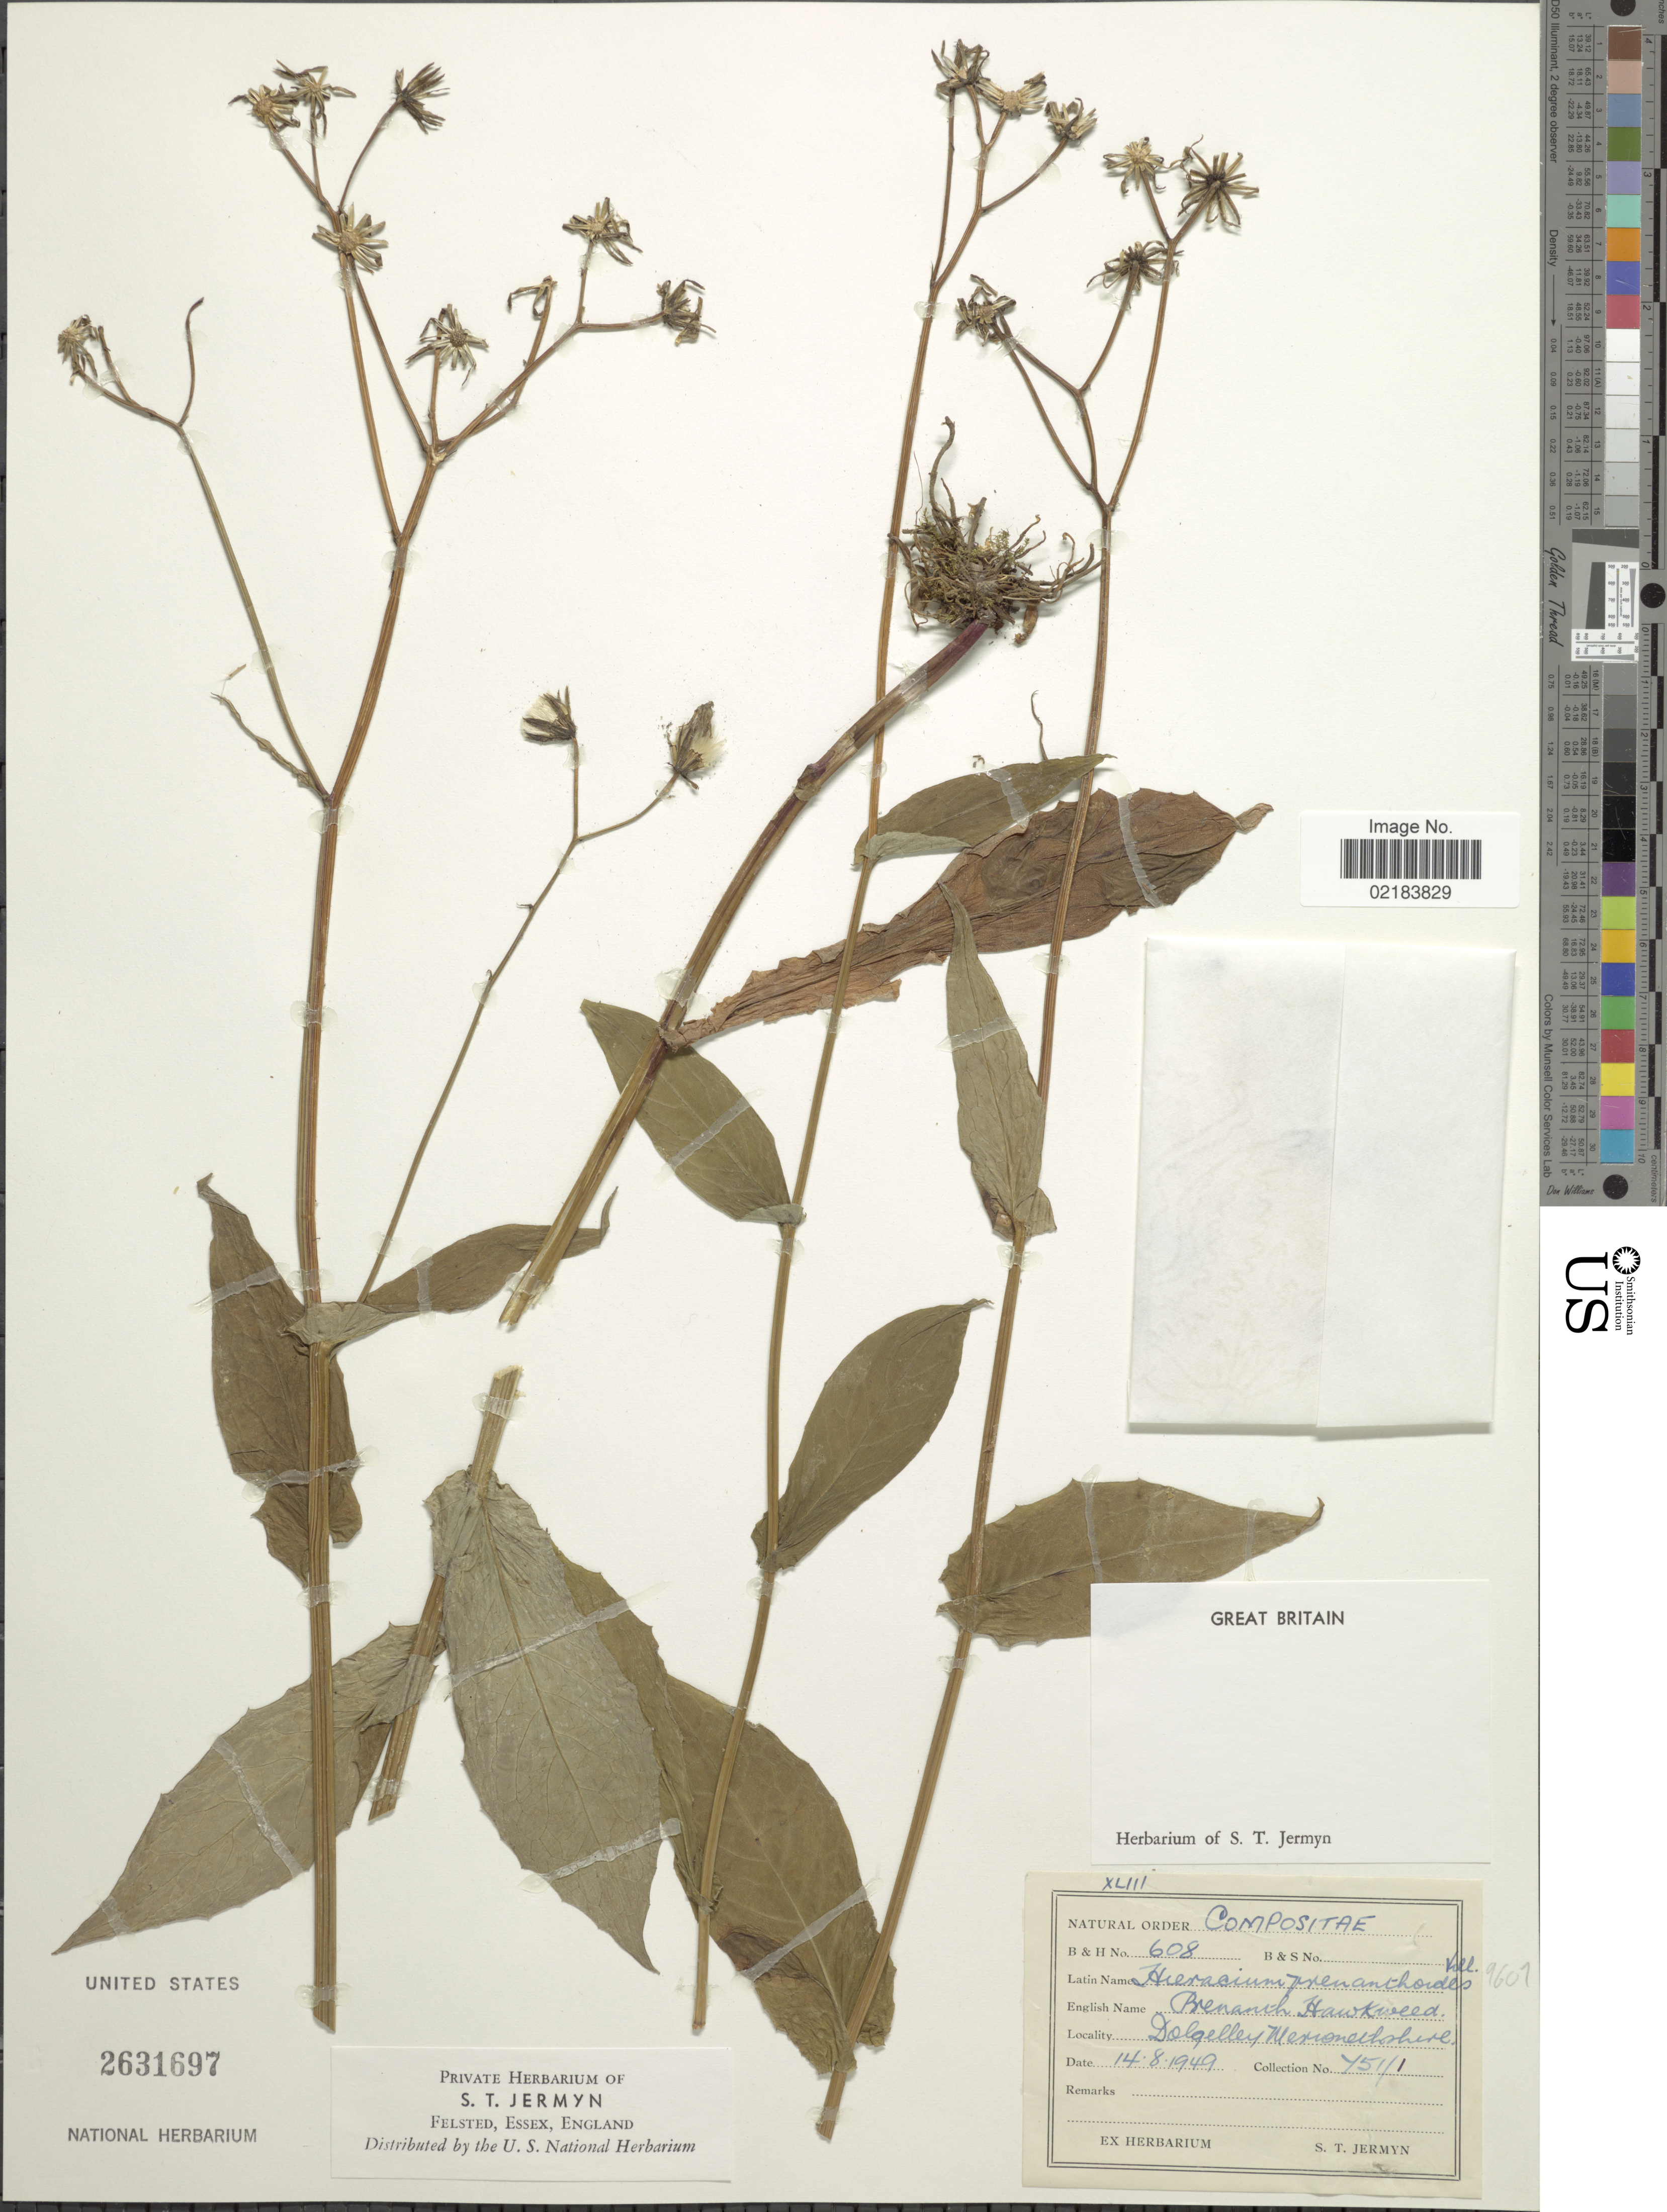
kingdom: Plantae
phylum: Tracheophyta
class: Magnoliopsida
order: Asterales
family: Asteraceae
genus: Hieracium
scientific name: Hieracium prenanthoides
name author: Vill.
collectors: S. Jermyn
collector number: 7541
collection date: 1949-08-14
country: United Kingdom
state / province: Wales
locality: Great Britain. Dolgelley Merionethshire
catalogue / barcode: US 2631697